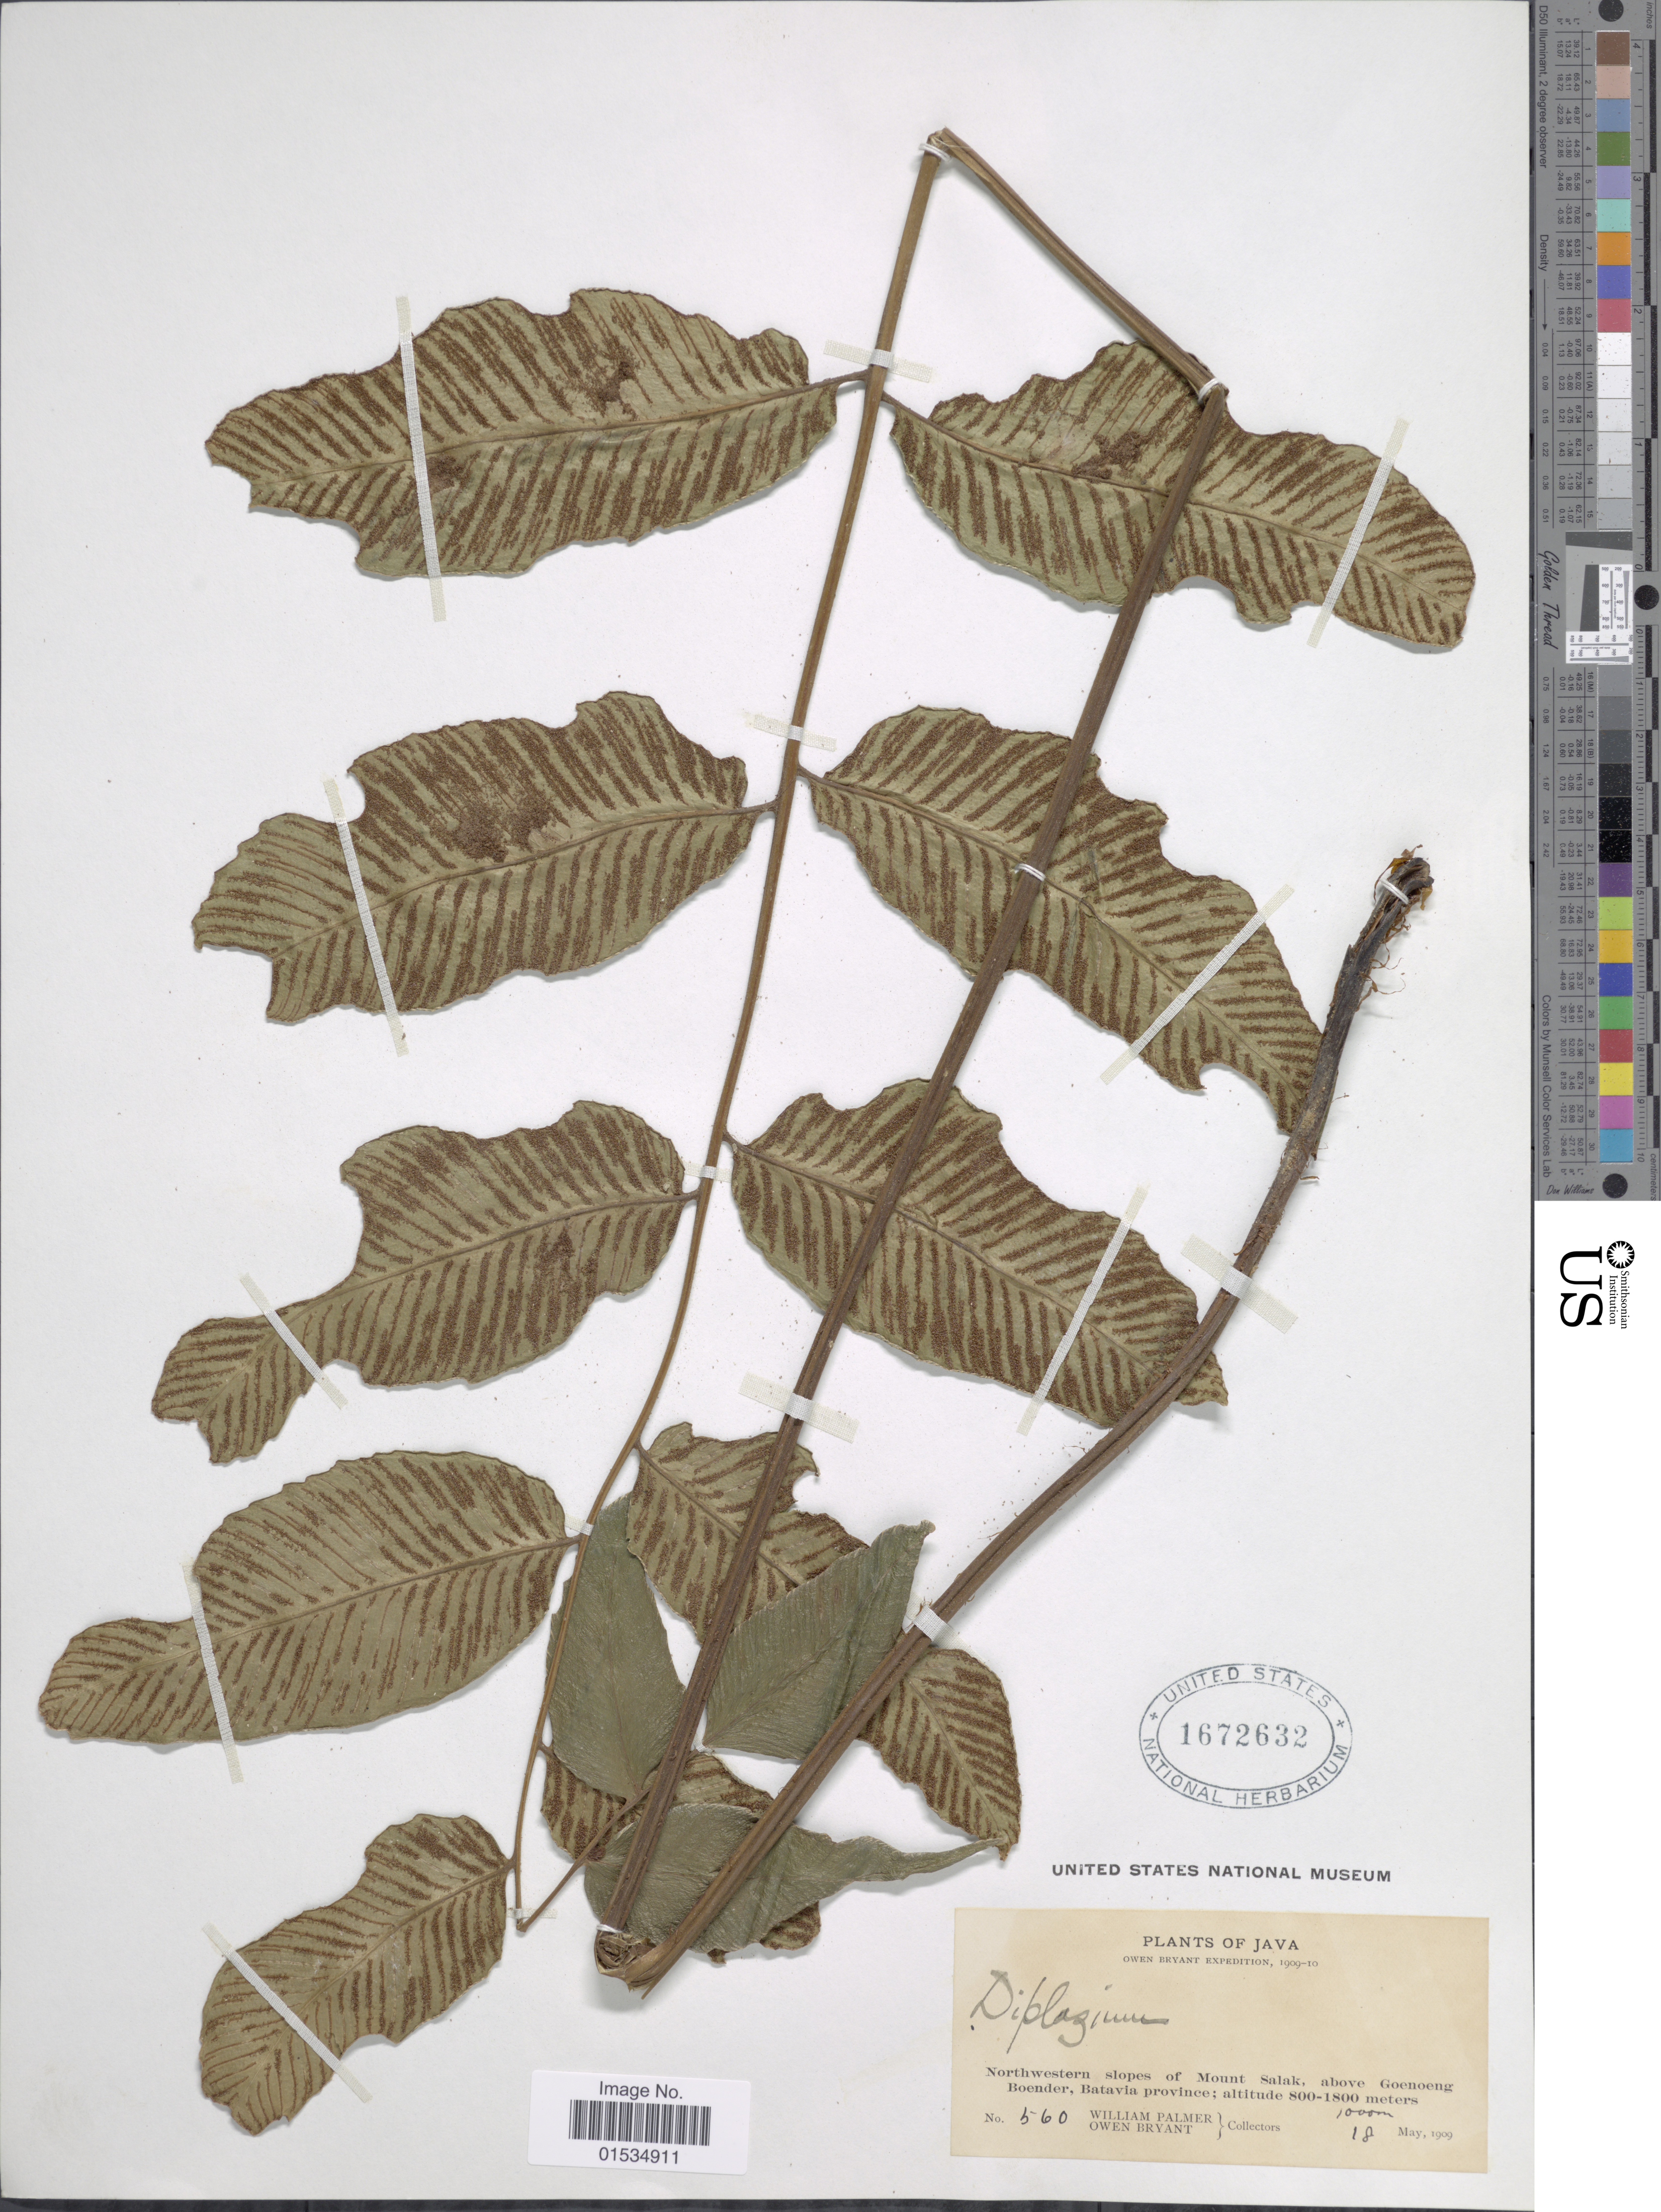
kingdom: Plantae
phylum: Tracheophyta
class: Polypodiopsida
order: Polypodiales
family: Athyriaceae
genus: Diplazium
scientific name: Diplazium fraxinifolium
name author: C. Presl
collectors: W. Palmer & O. Bryant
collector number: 560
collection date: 1909-05-19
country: Indonesia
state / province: Java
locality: Northern slopes of Mount Salak, above Goengoeng Boender, Batavia Province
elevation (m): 1000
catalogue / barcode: US 1672632